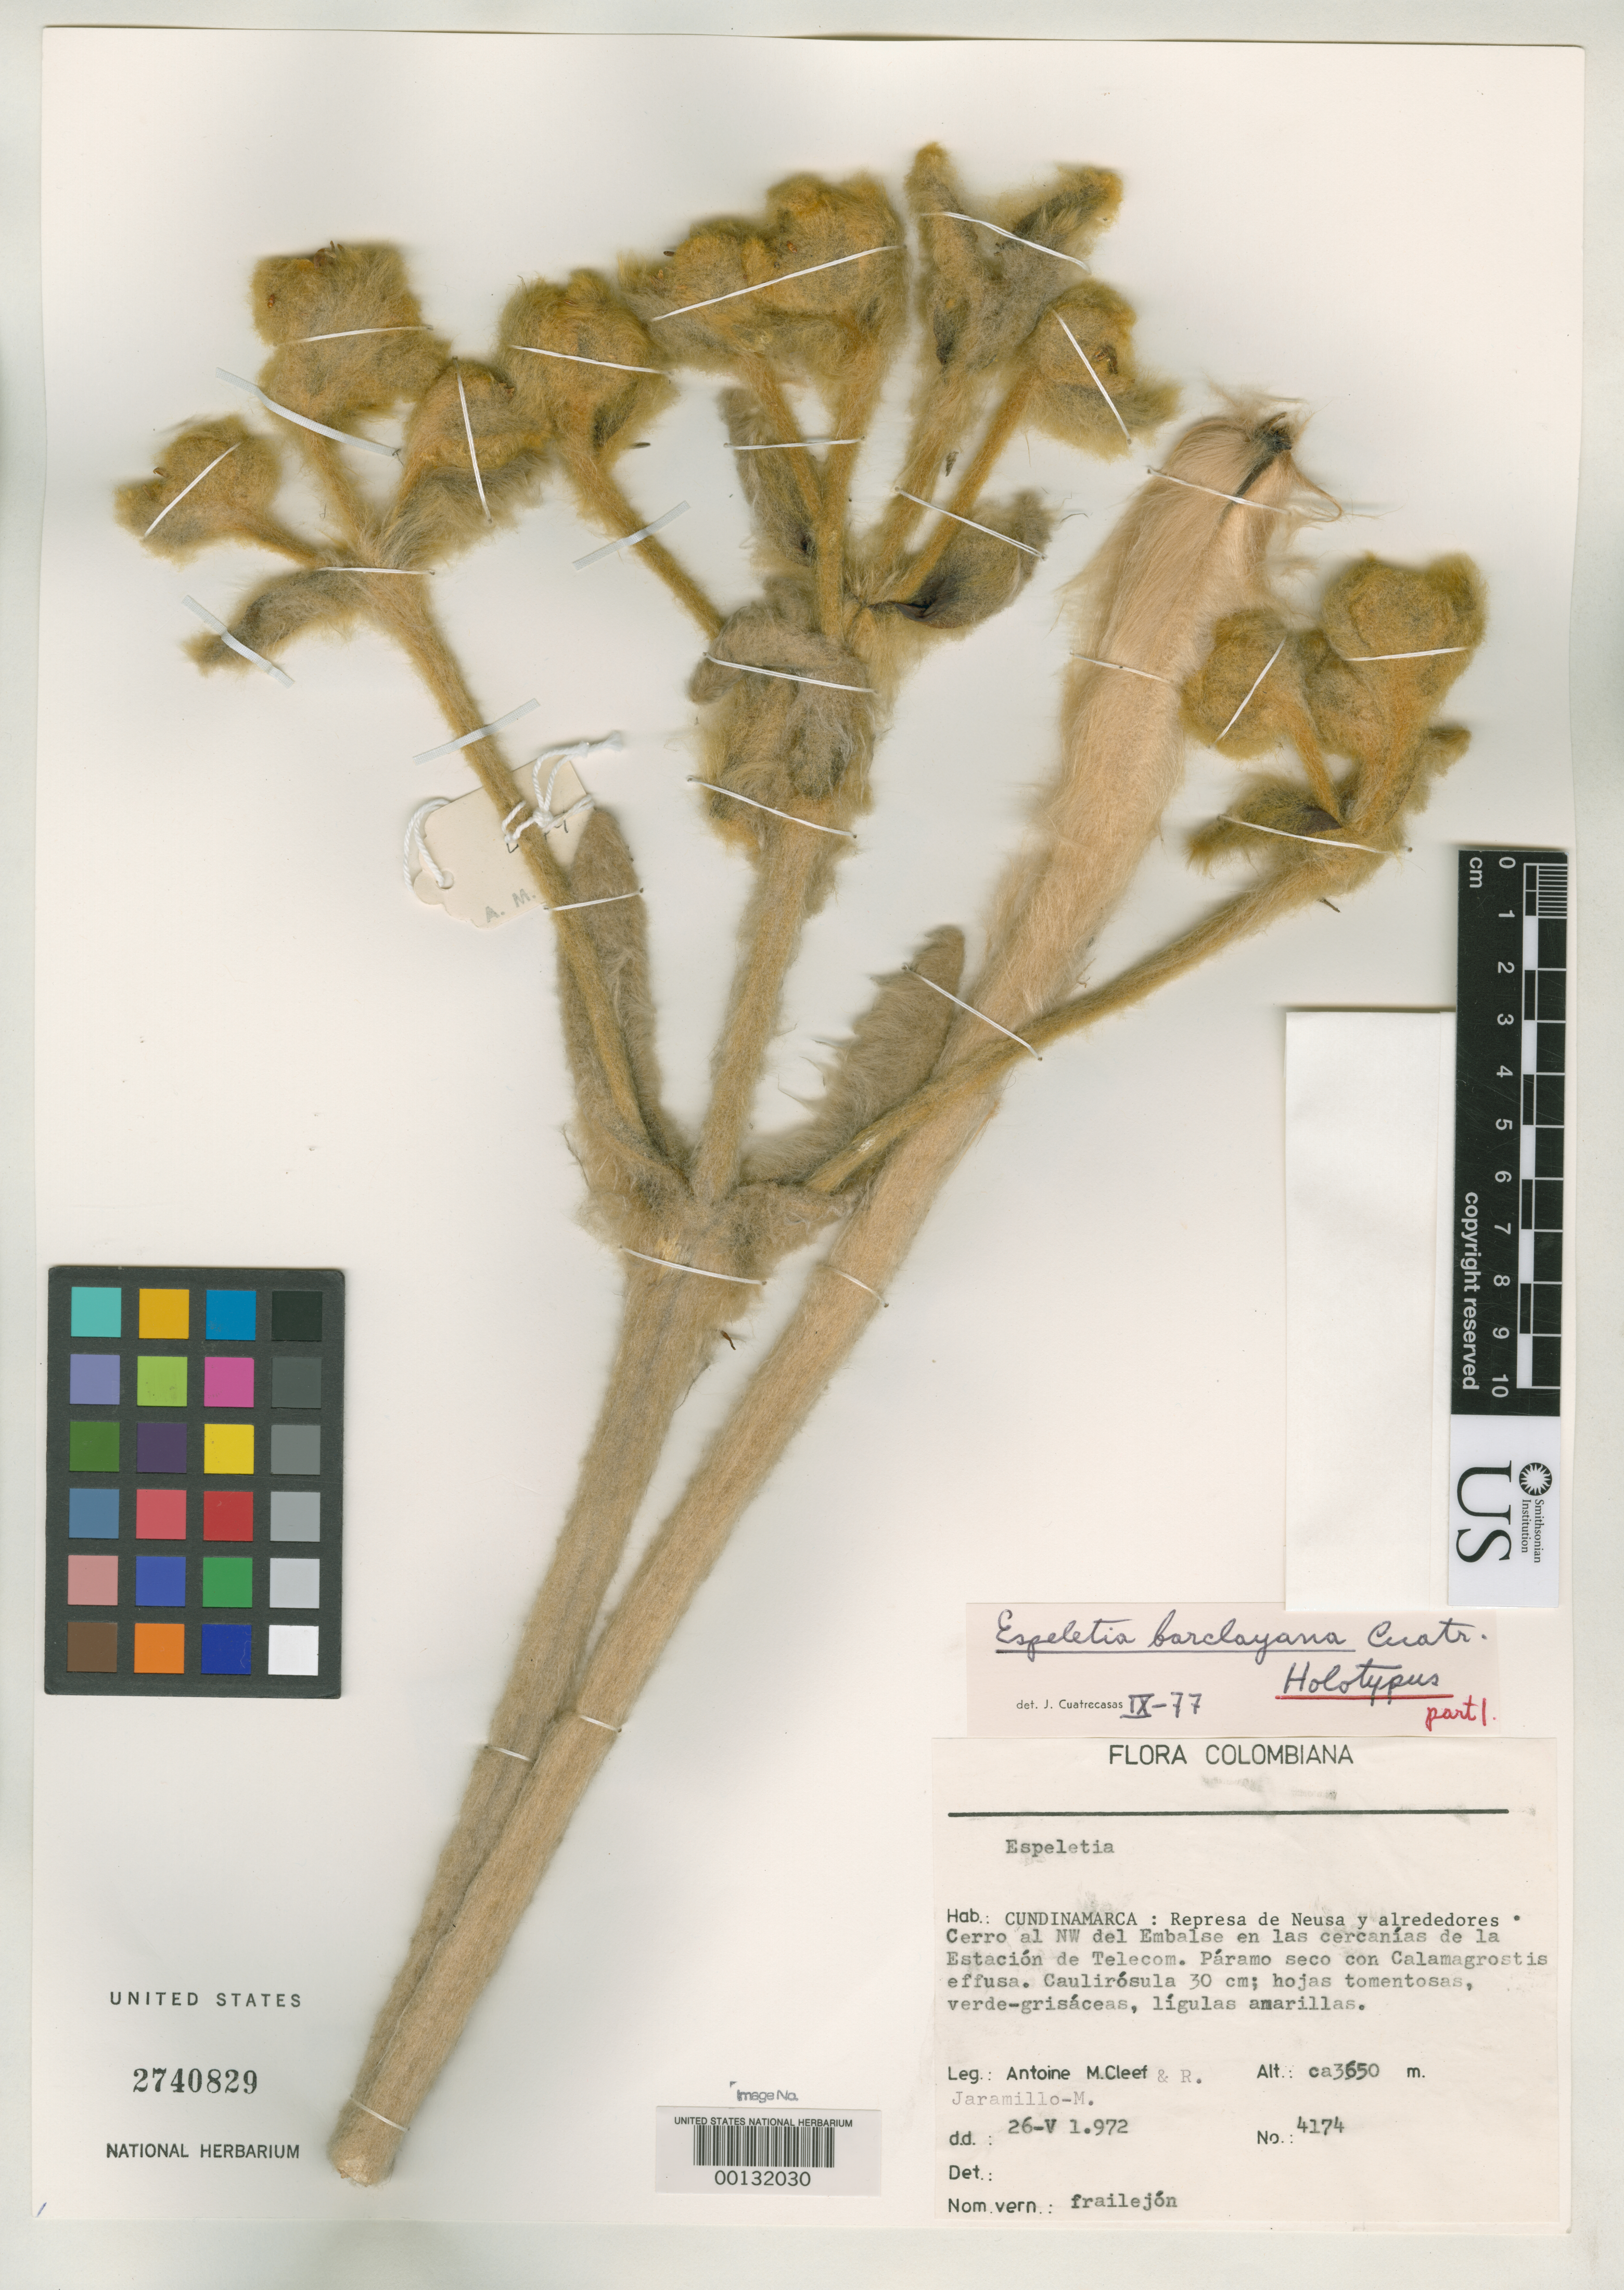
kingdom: Plantae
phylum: Tracheophyta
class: Magnoliopsida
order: Asterales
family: Asteraceae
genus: Espeletia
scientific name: Espeletia barclayana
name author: Cuatrec.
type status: Holotype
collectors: A. M. Cleef & R. Jaramillo M.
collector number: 4174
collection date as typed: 26 May 1972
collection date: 1972-05-26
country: Colombia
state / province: Cundinamarca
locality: Cerro al NW del Embalse, Estacion de Telecom.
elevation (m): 3650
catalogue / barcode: US 2740829